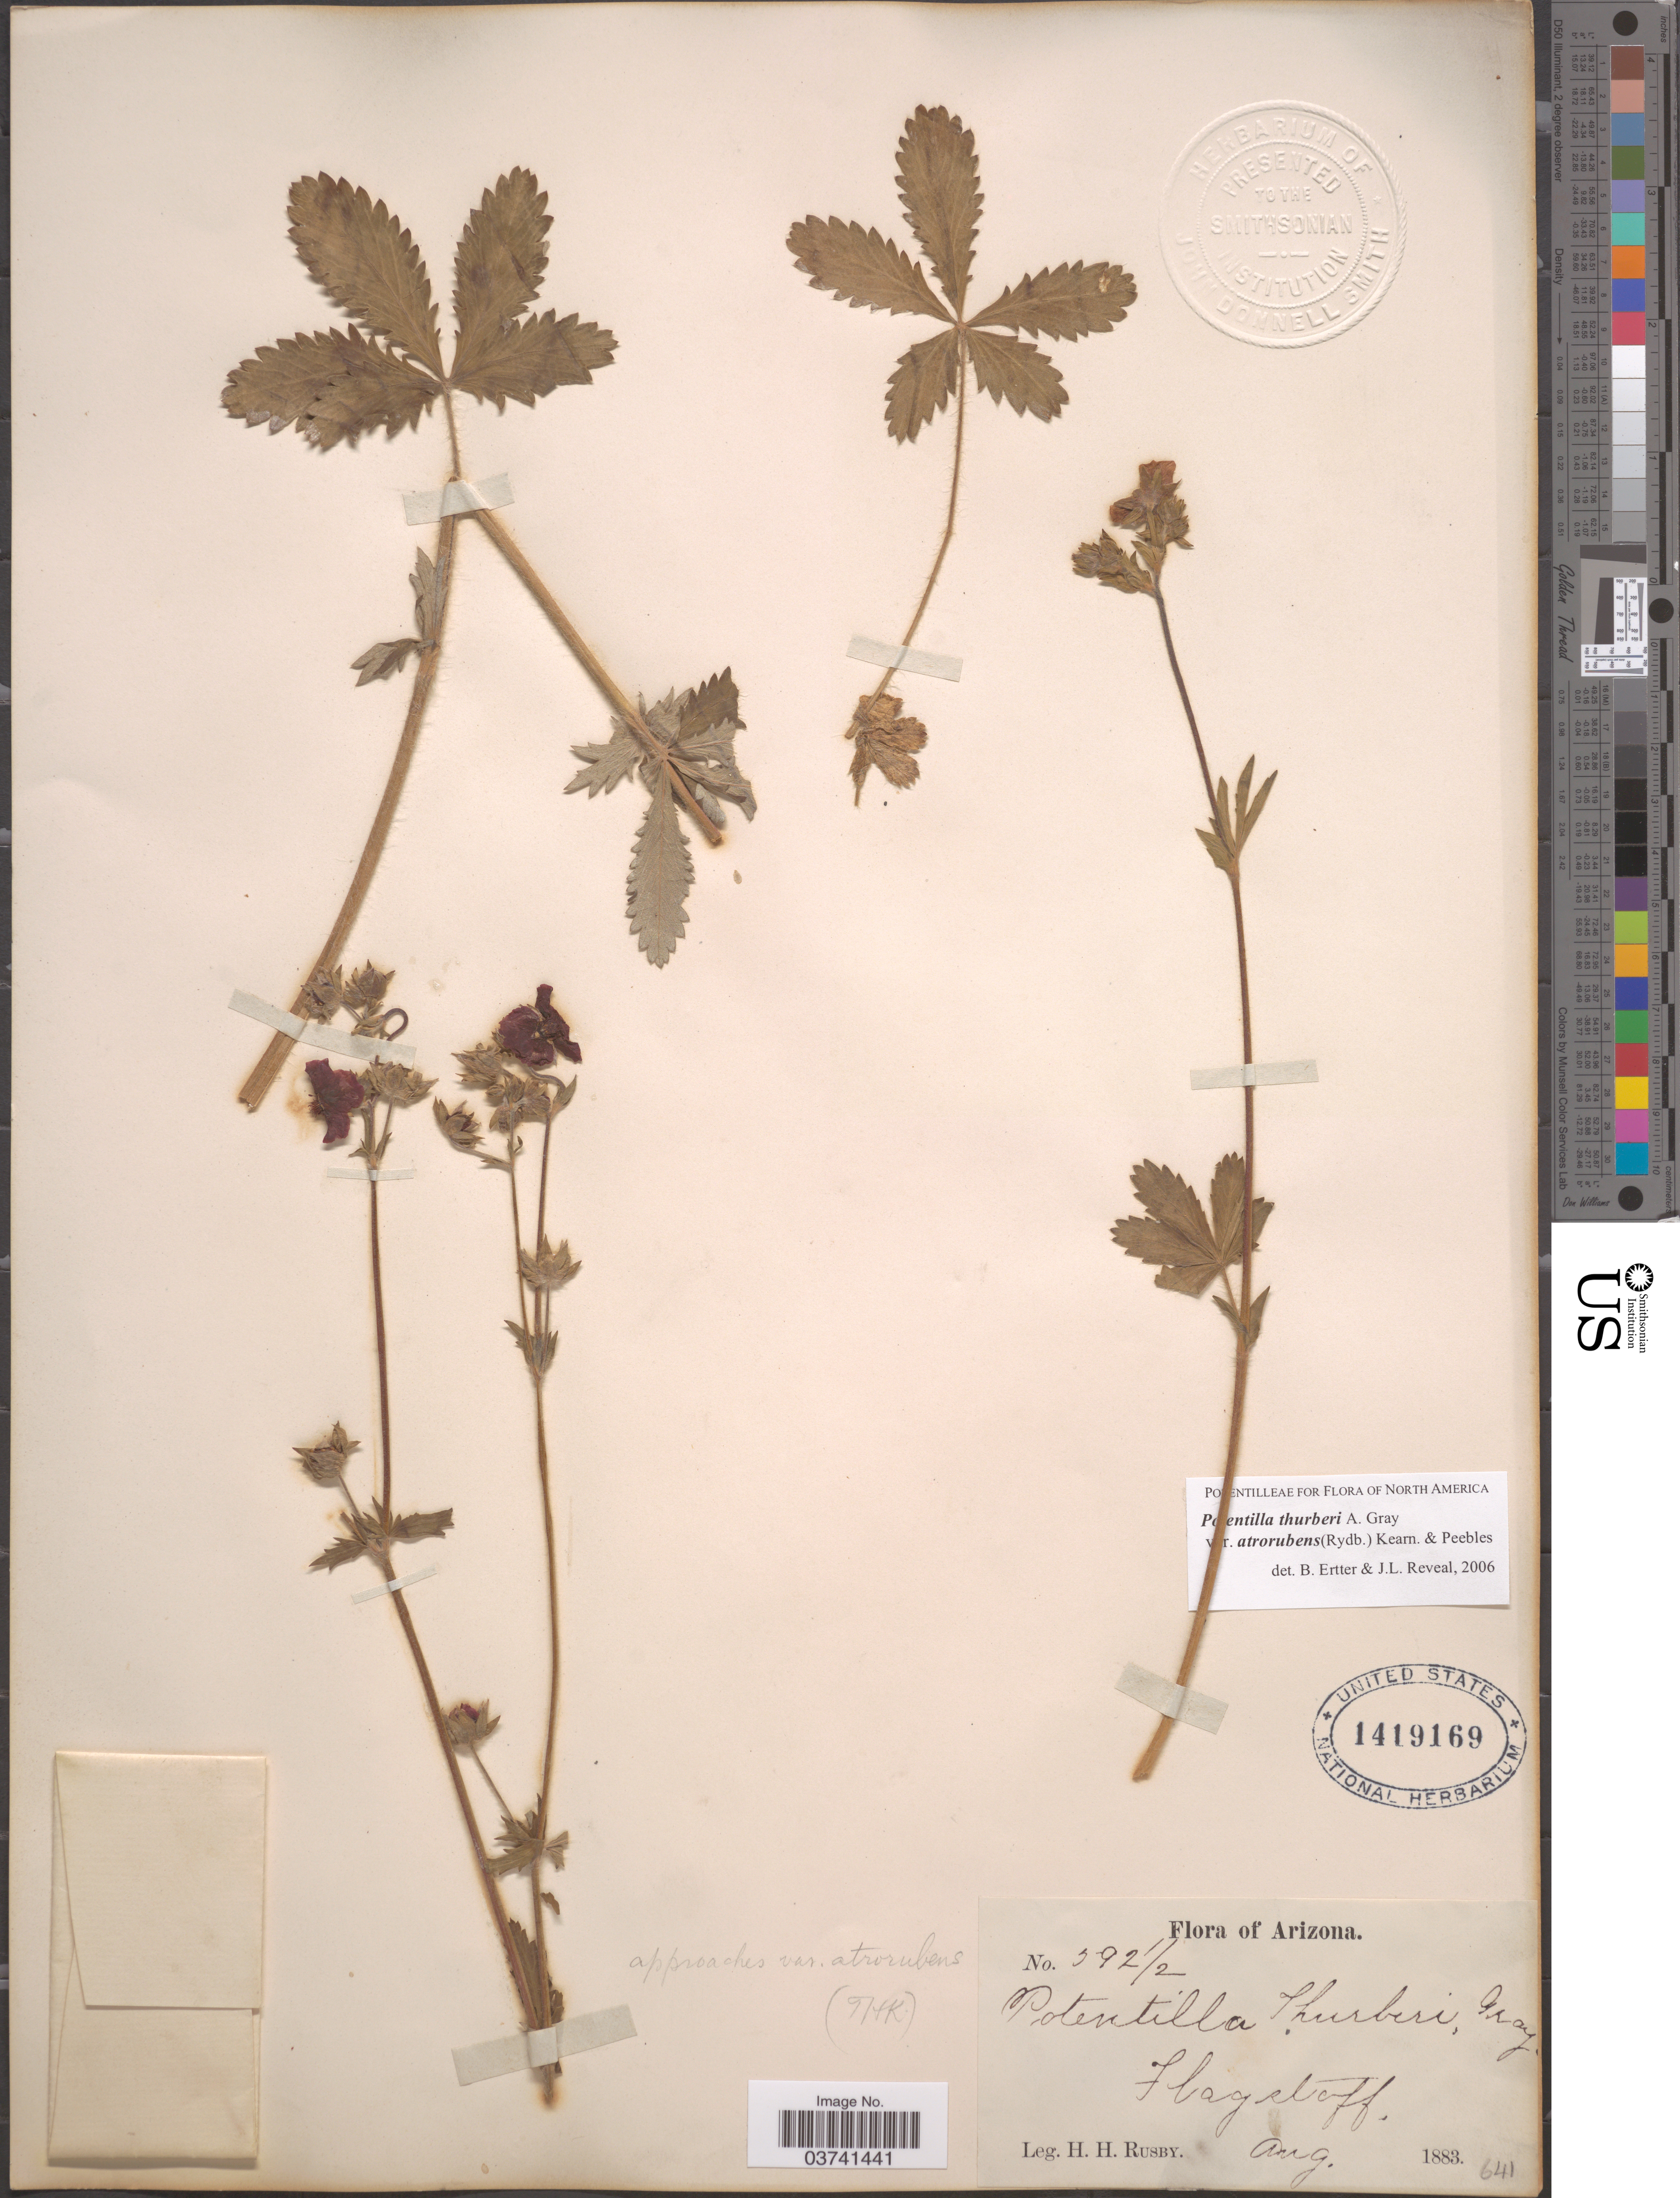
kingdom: Plantae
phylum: Tracheophyta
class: Magnoliopsida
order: Rosales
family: Rosaceae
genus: Potentilla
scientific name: Potentilla thurberi var. atrorubens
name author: A. Gray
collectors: H. H. Rusby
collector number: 592½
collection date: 1883-08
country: United States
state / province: Arizona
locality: Flagstaff.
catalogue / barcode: US 1419169